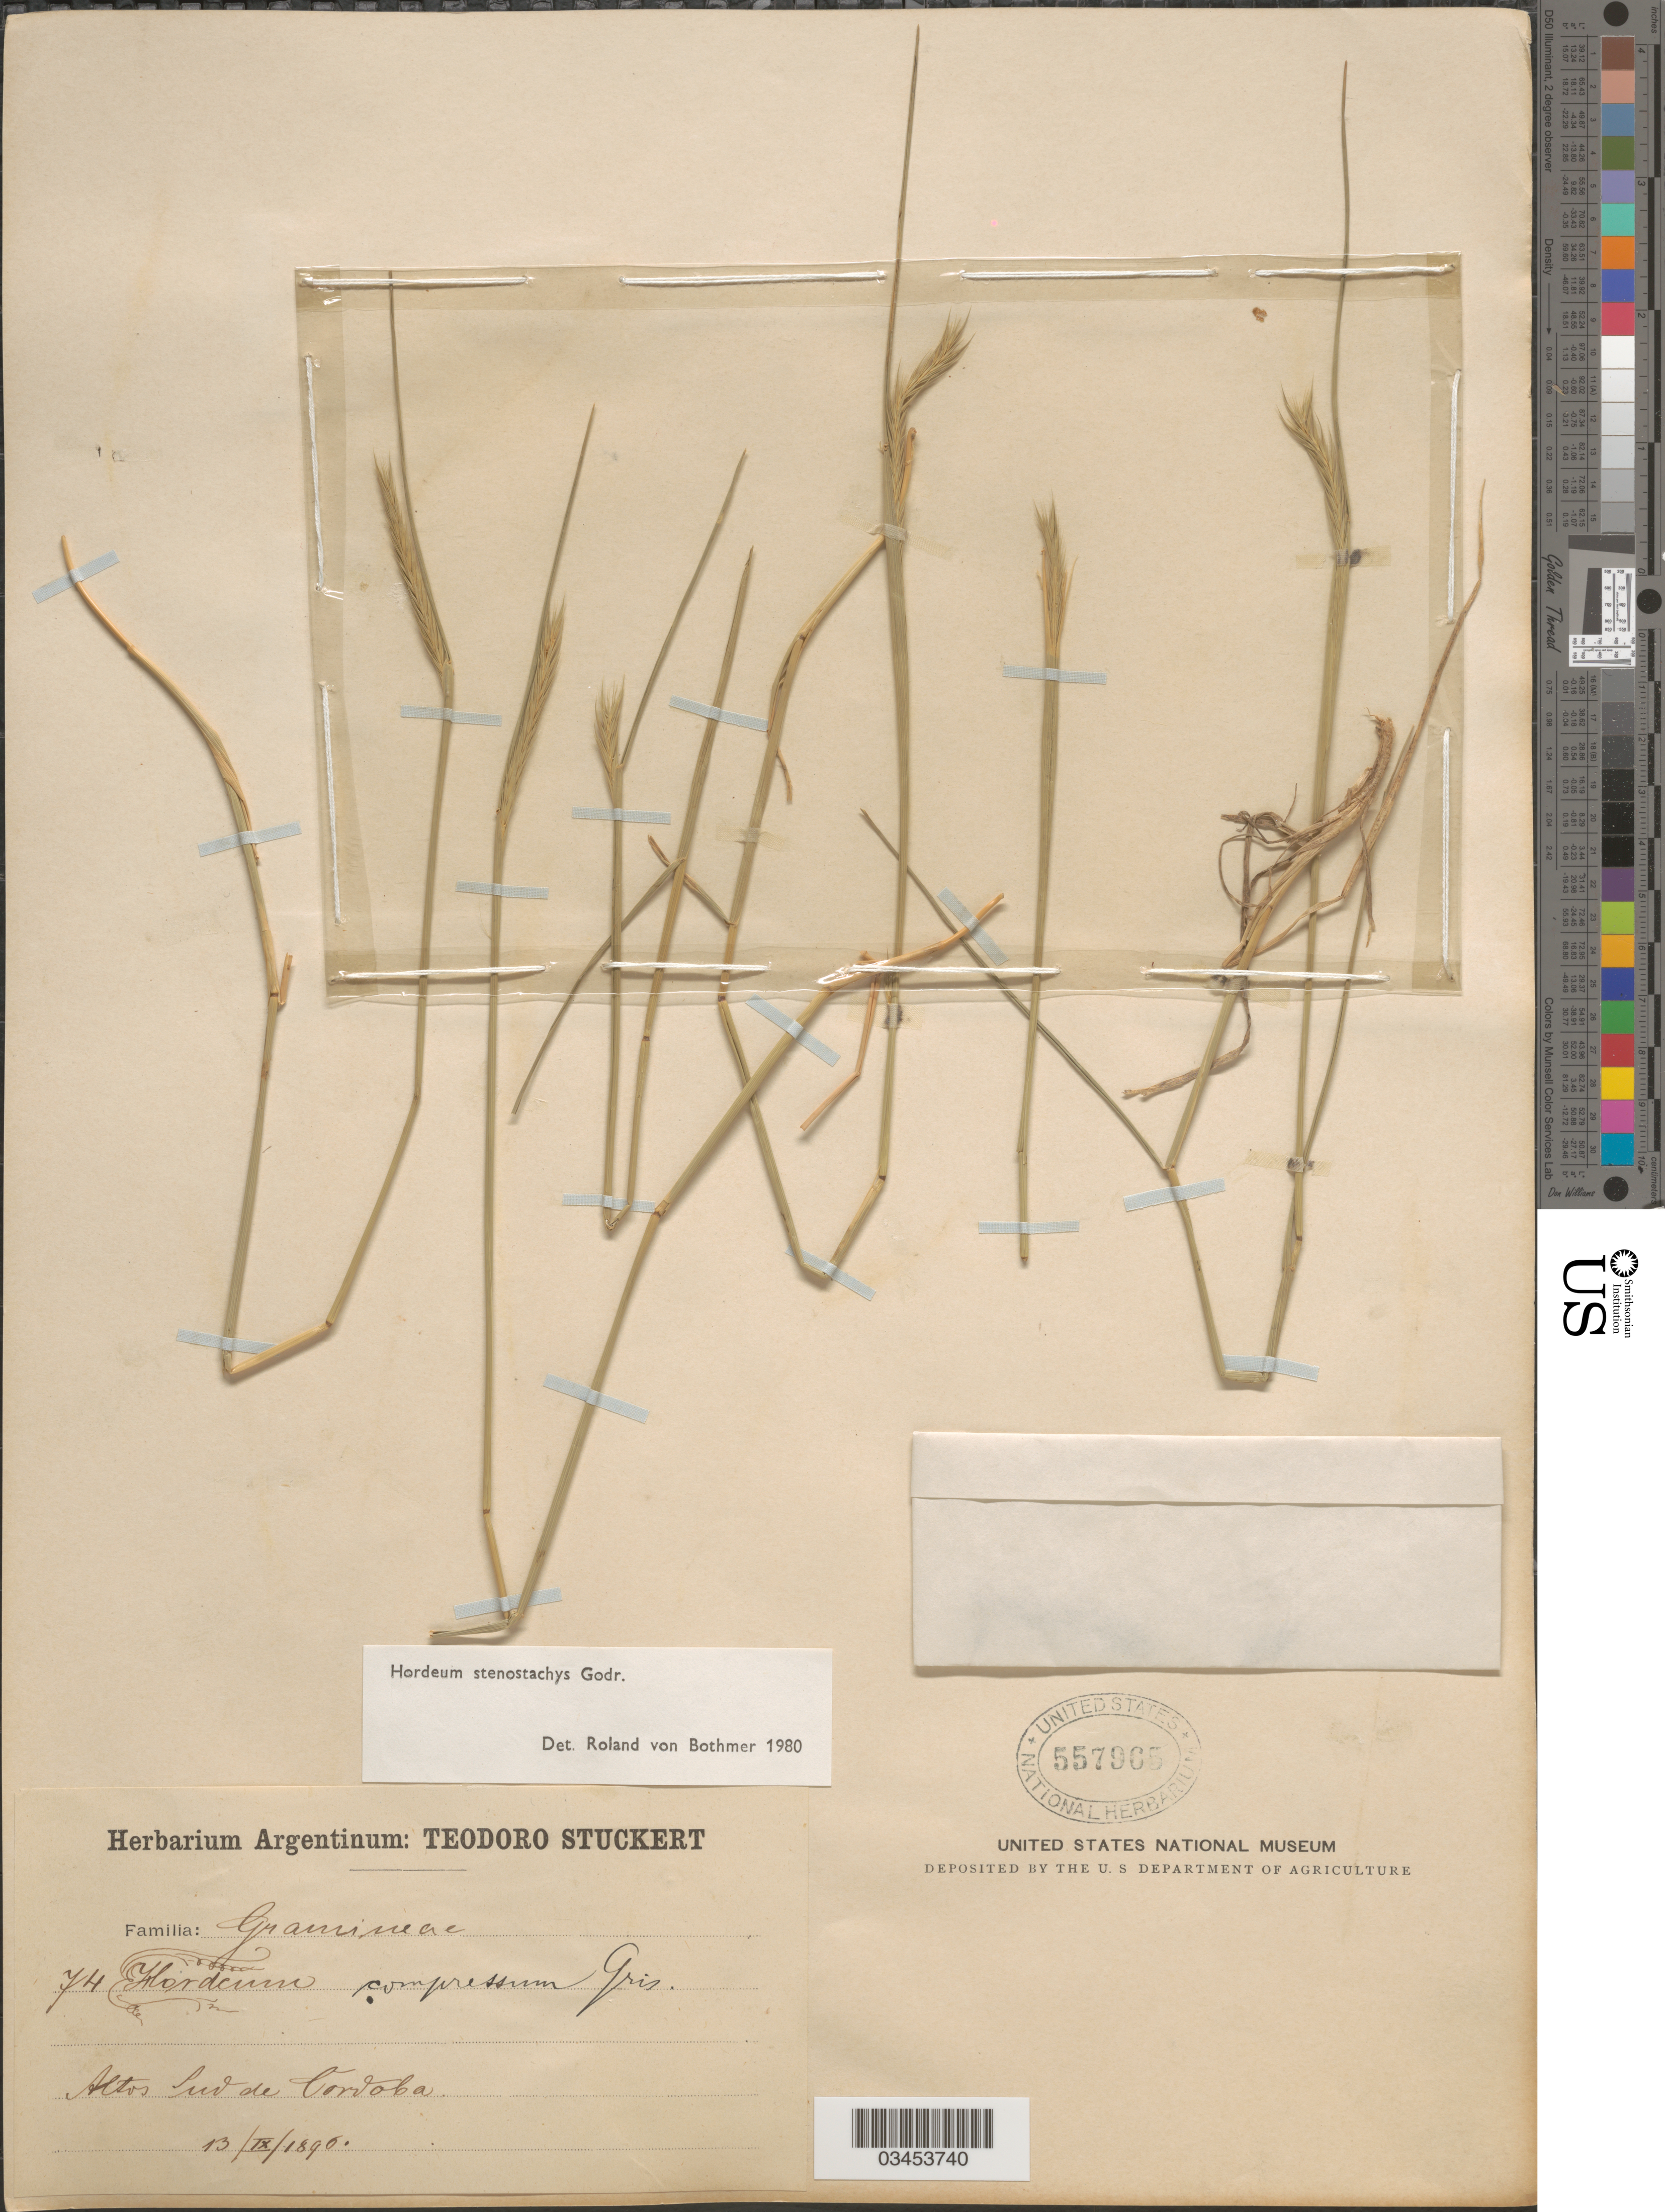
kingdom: Plantae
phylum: Tracheophyta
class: Liliopsida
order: Poales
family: Poaceae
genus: Hordeum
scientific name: Hordeum stenostachys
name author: Godr.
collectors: Ex herb. Teodoro Stuckert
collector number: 74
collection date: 1890-09-13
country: Argentina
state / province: Cordoba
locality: Altos Sud de Cordoba.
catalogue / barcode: US 557965